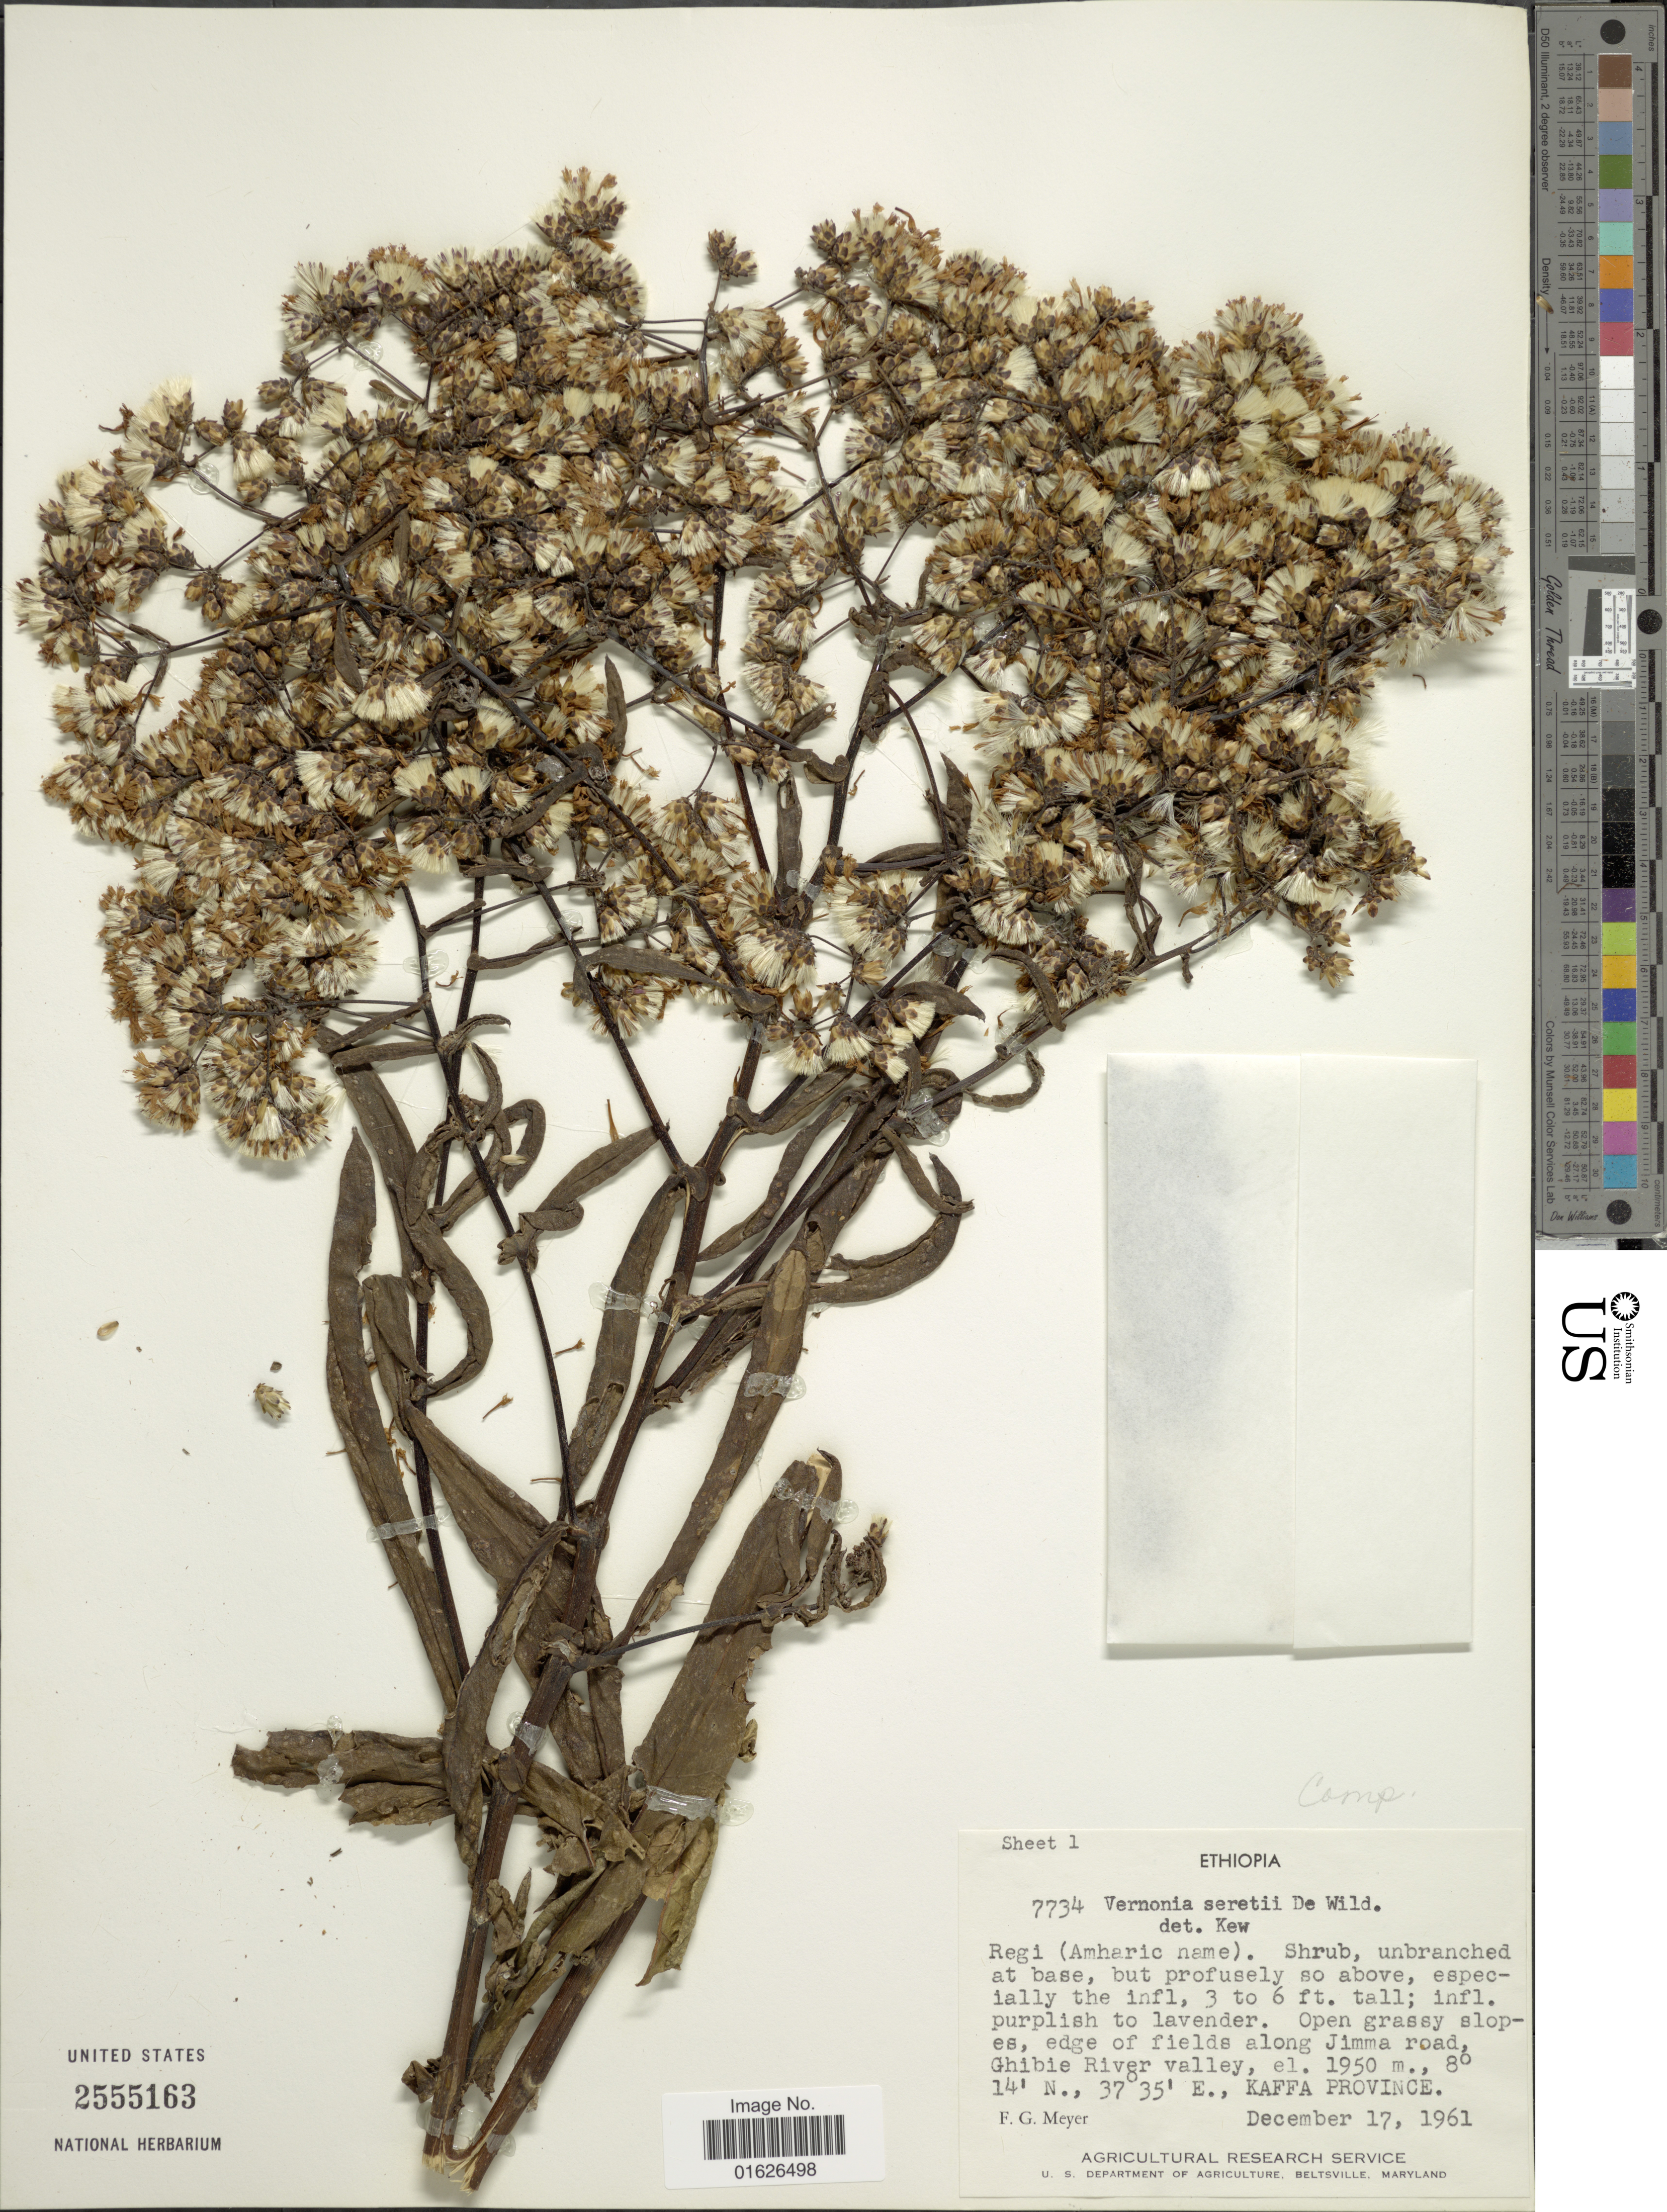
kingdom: Plantae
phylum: Tracheophyta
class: Magnoliopsida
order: Asterales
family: Asteraceae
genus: Gymnanthemum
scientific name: Gymnanthemum theophrastifolium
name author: (Schweinf. ex Oliv. & Hiern) H. Rob.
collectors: F. G. Meyer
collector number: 7734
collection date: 1961-12-17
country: Ethiopia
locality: Open grassy slopes, edge of fields along Jimma road, Ghibie River Valley.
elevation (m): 1950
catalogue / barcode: US 2555163